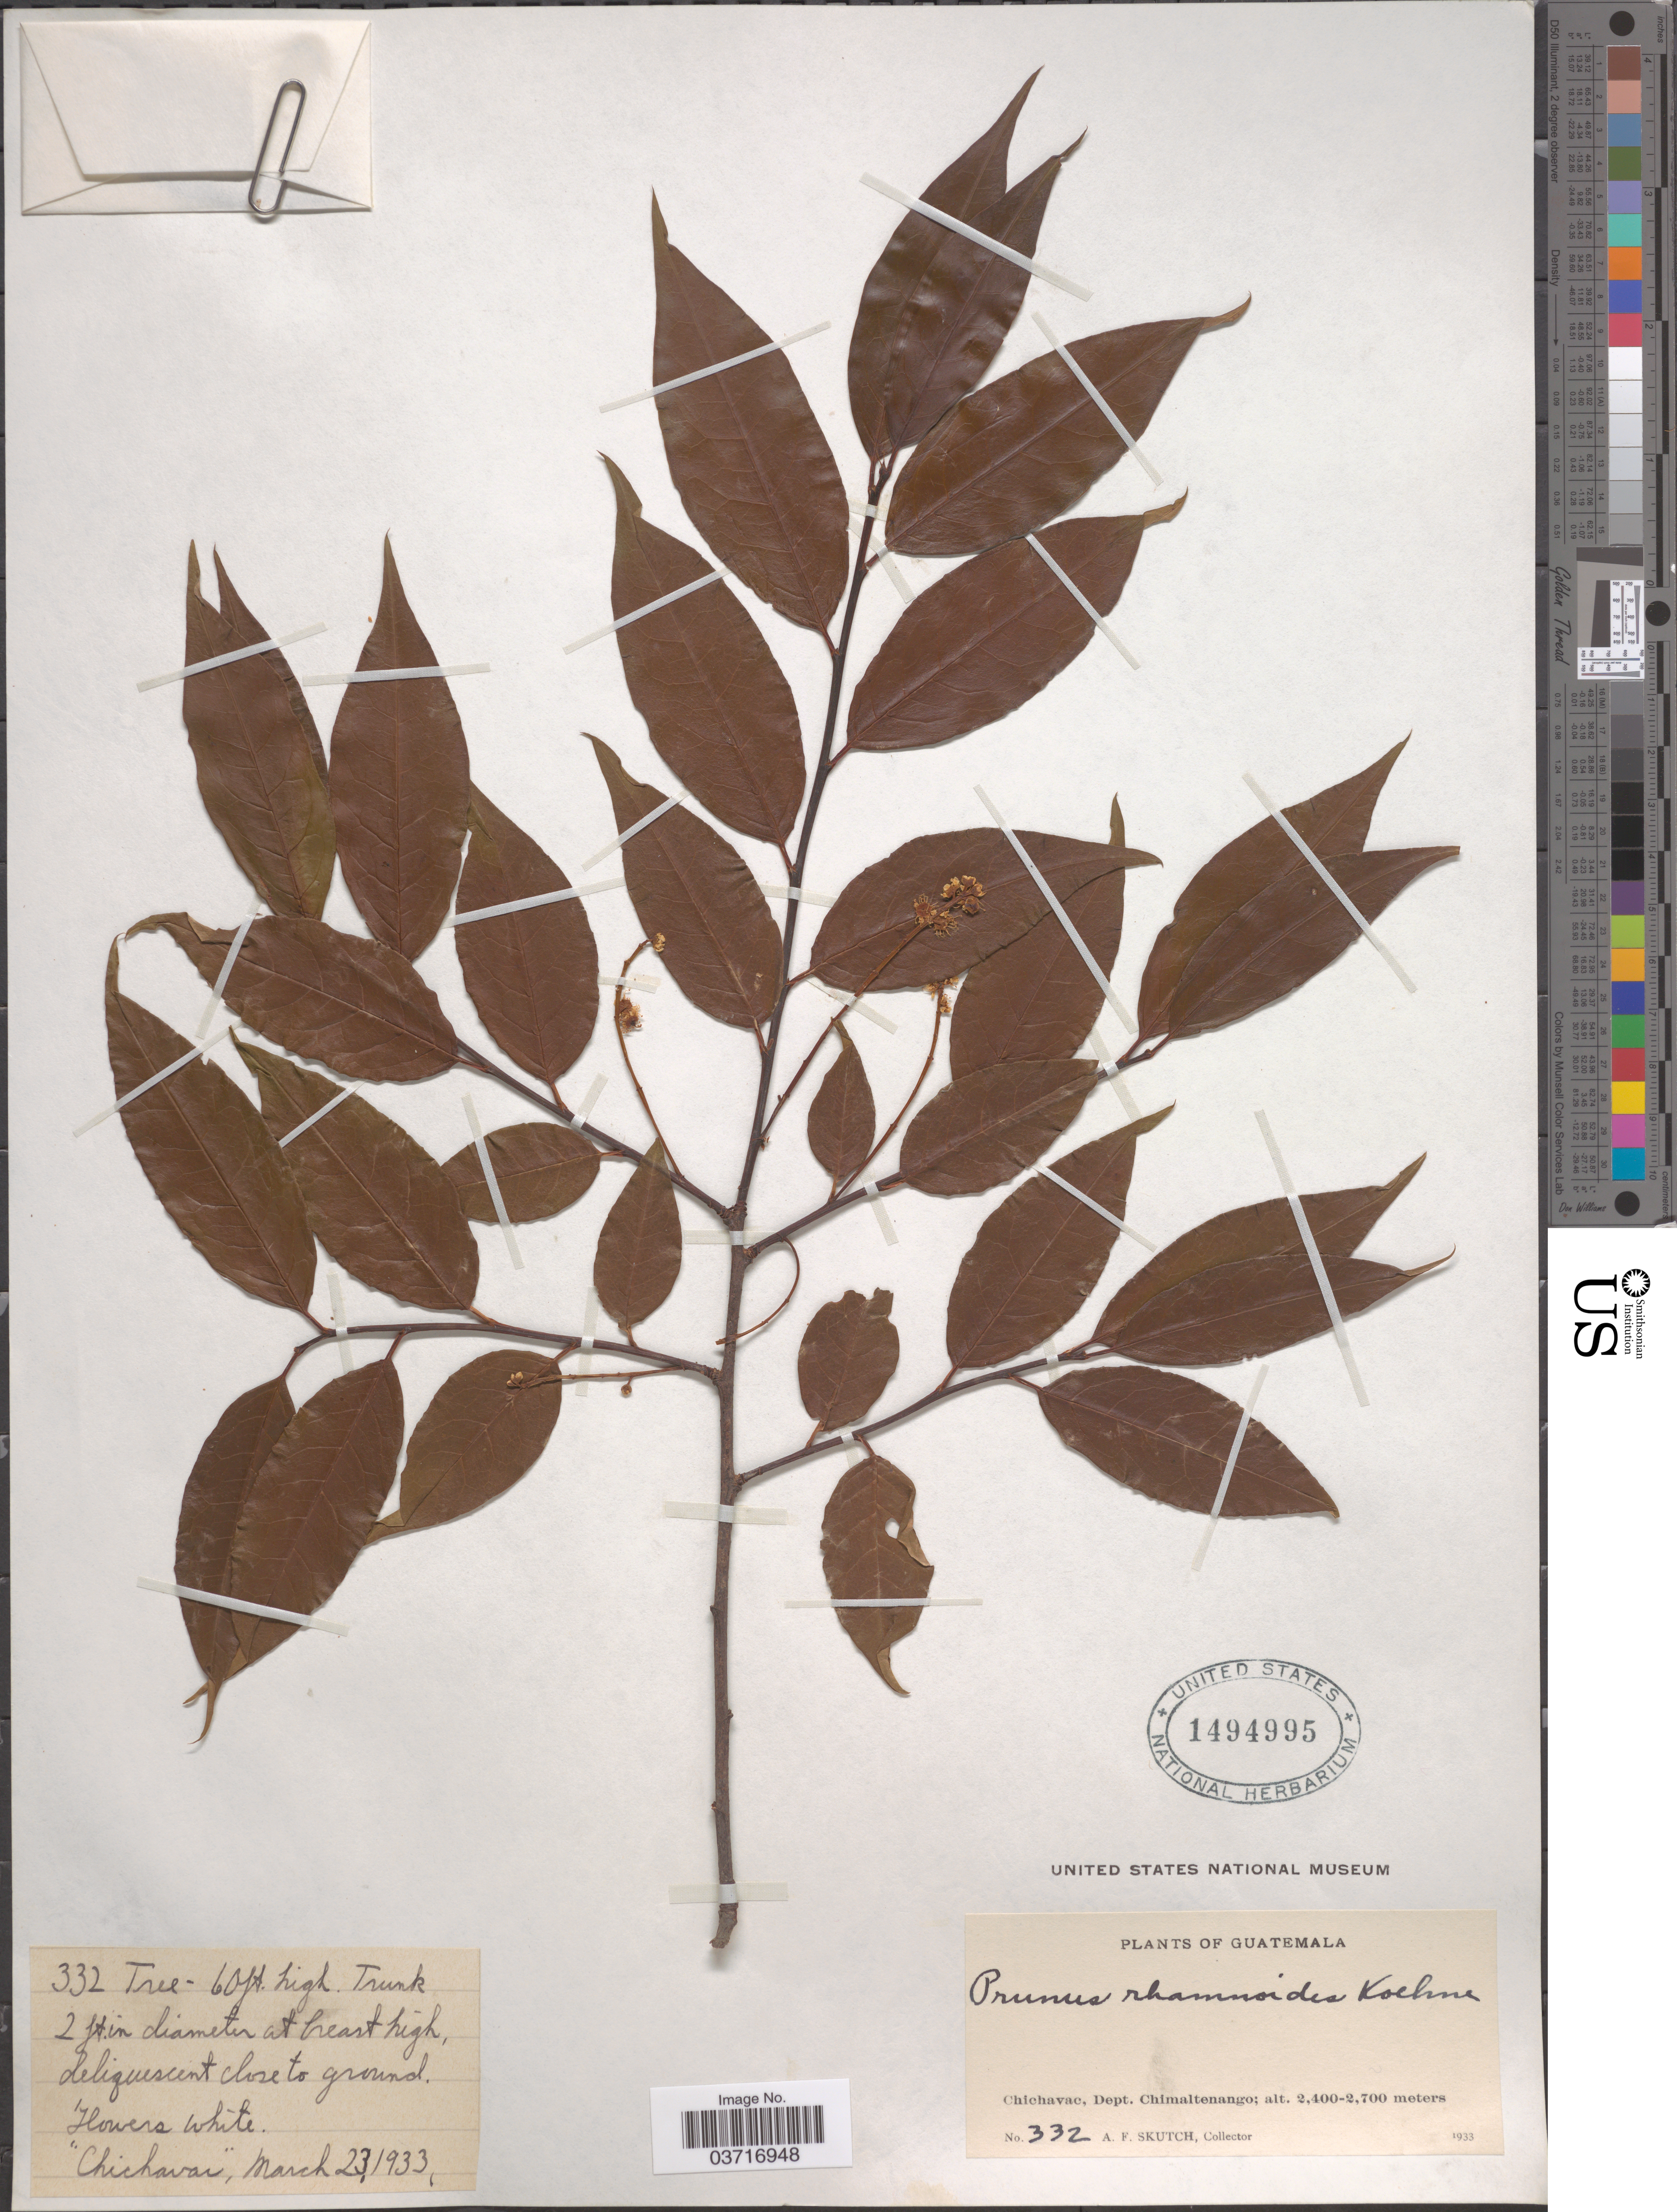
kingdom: Plantae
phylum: Tracheophyta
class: Magnoliopsida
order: Rosales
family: Rosaceae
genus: Prunus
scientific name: Prunus rhamnoides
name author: Koehne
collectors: A. F. Skutch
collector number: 332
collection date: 1933-03-23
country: Guatemala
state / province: Chimaltenango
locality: Chichavac, Dept. Chimaltenango.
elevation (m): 2400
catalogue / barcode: US 1494995